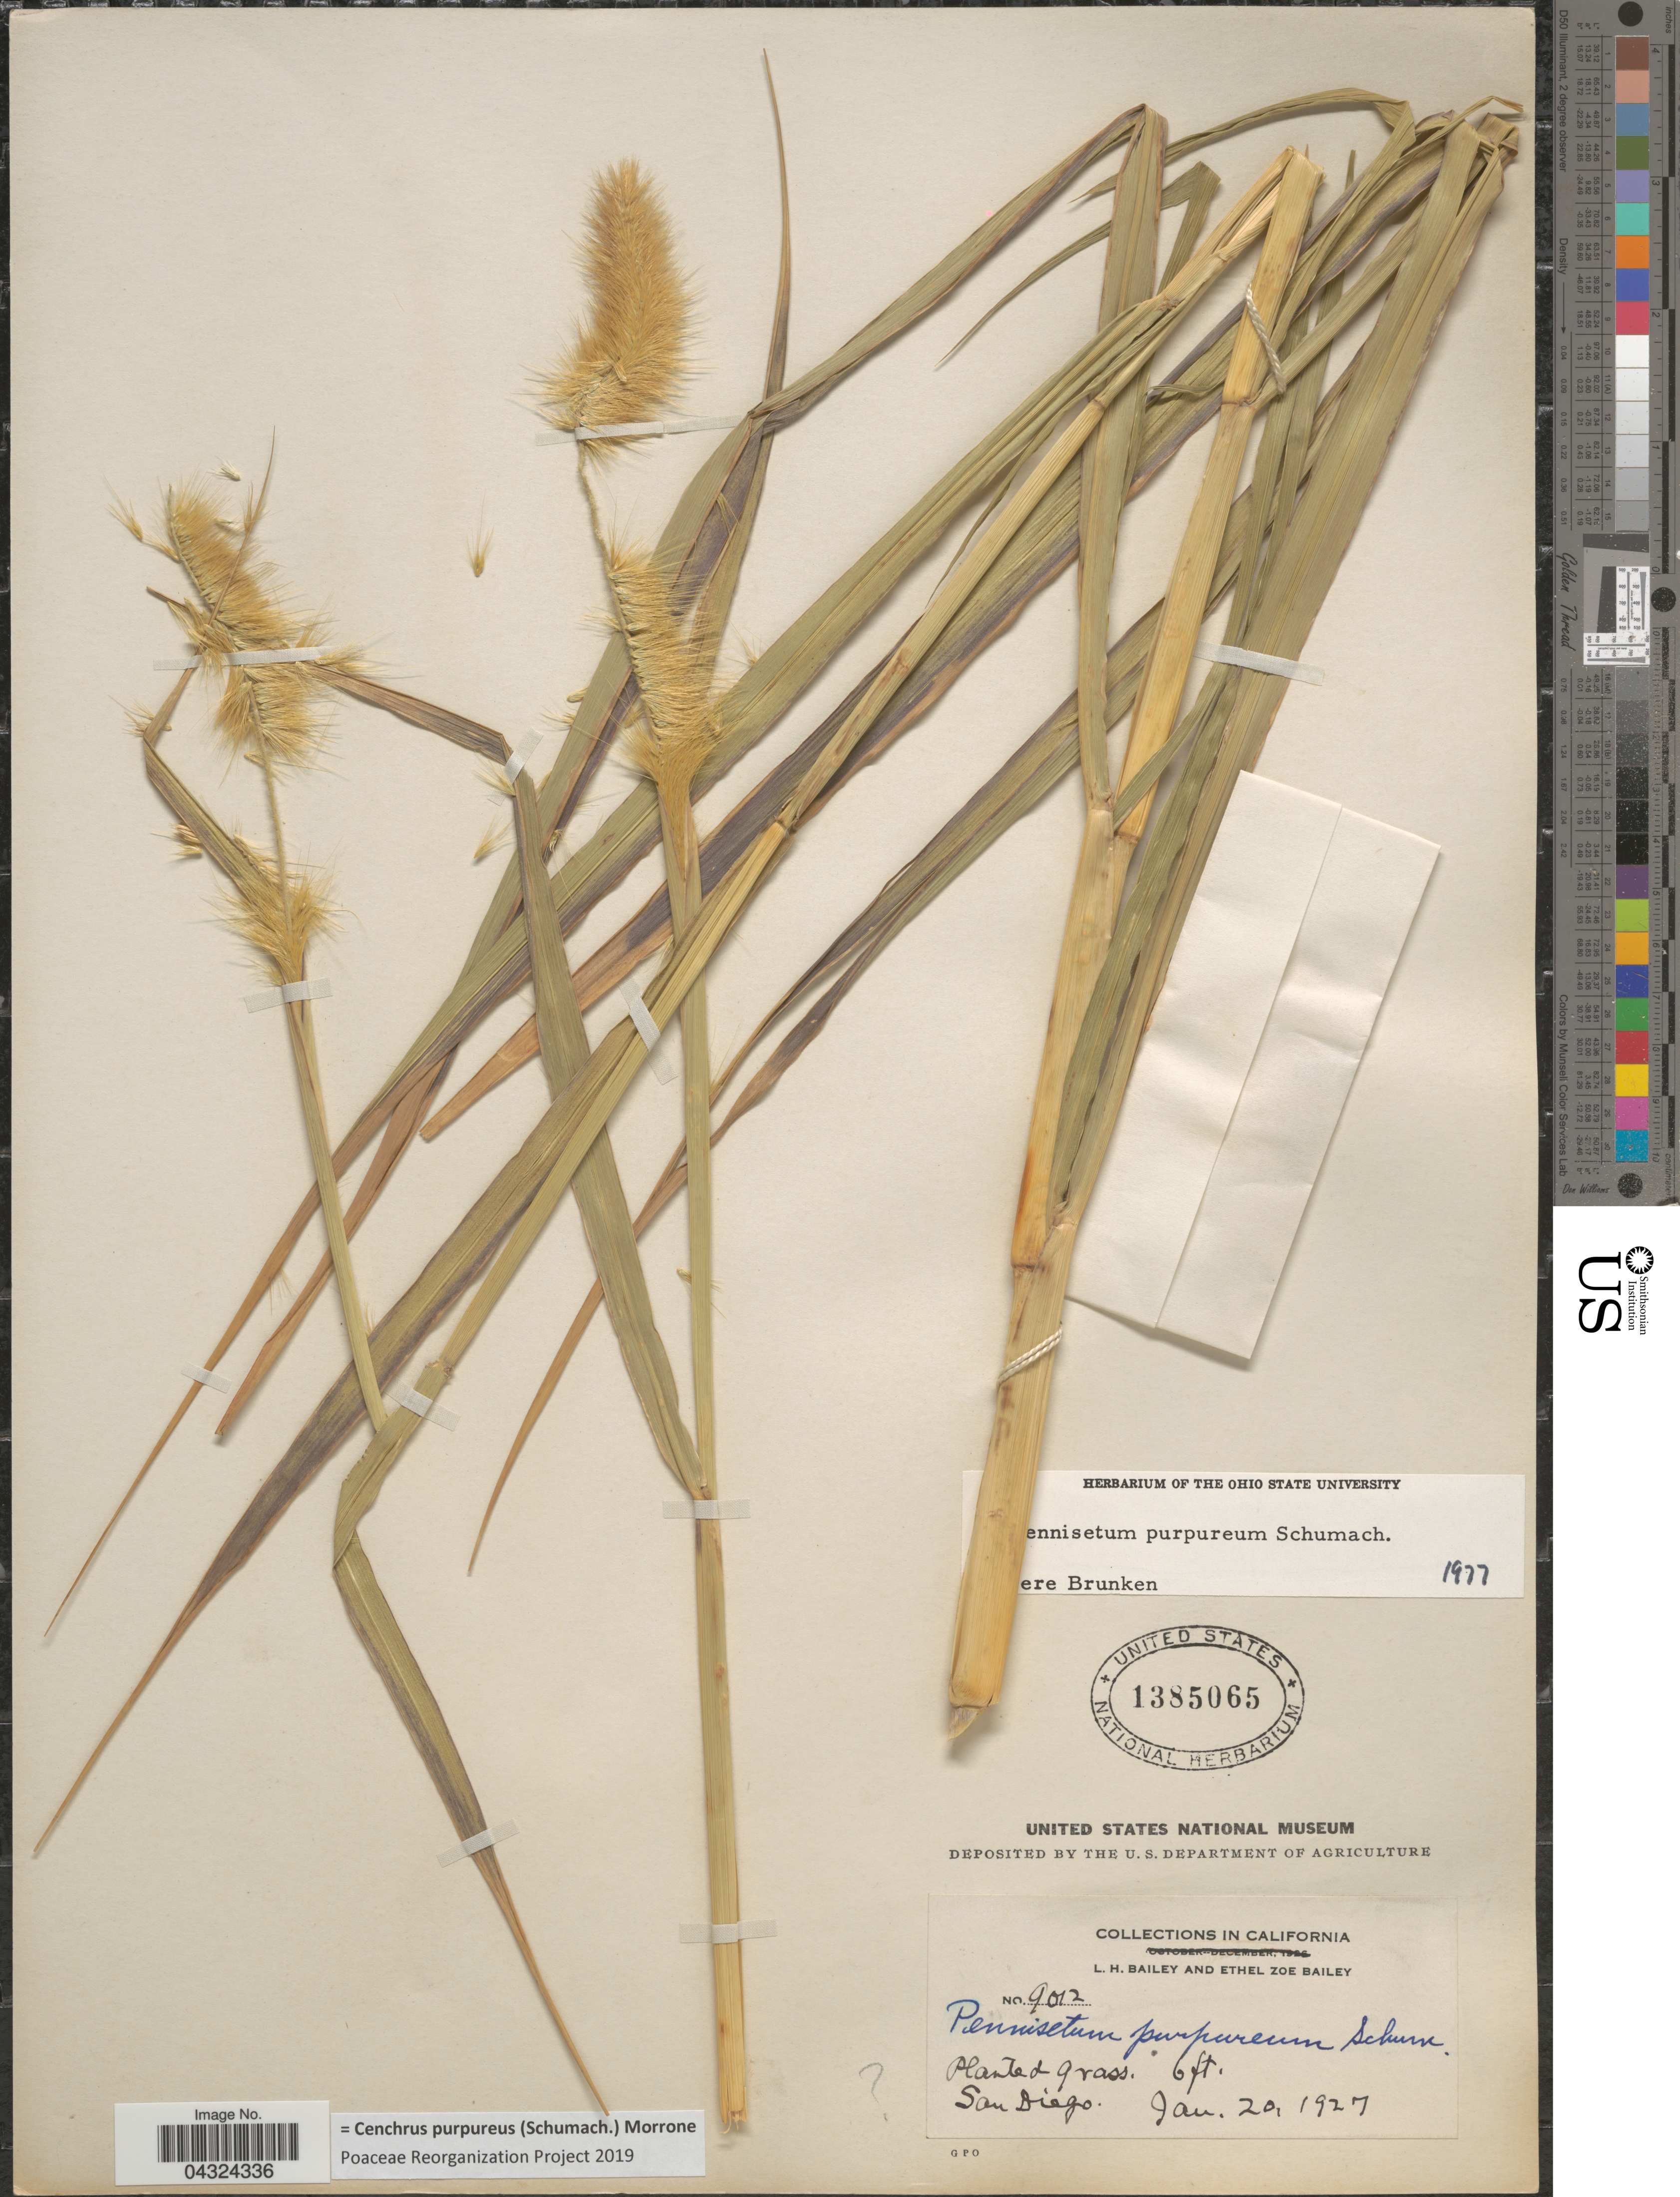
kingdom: Plantae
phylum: Tracheophyta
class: Liliopsida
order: Poales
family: Poaceae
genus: Cenchrus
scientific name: Cenchrus purpureus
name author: (Schumach.) Morrone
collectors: L. H. Bailey & E. Z. Bailey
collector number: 9012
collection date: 1927-01-20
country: United States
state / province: California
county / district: San Diego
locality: San Diego.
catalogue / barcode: US 1385065